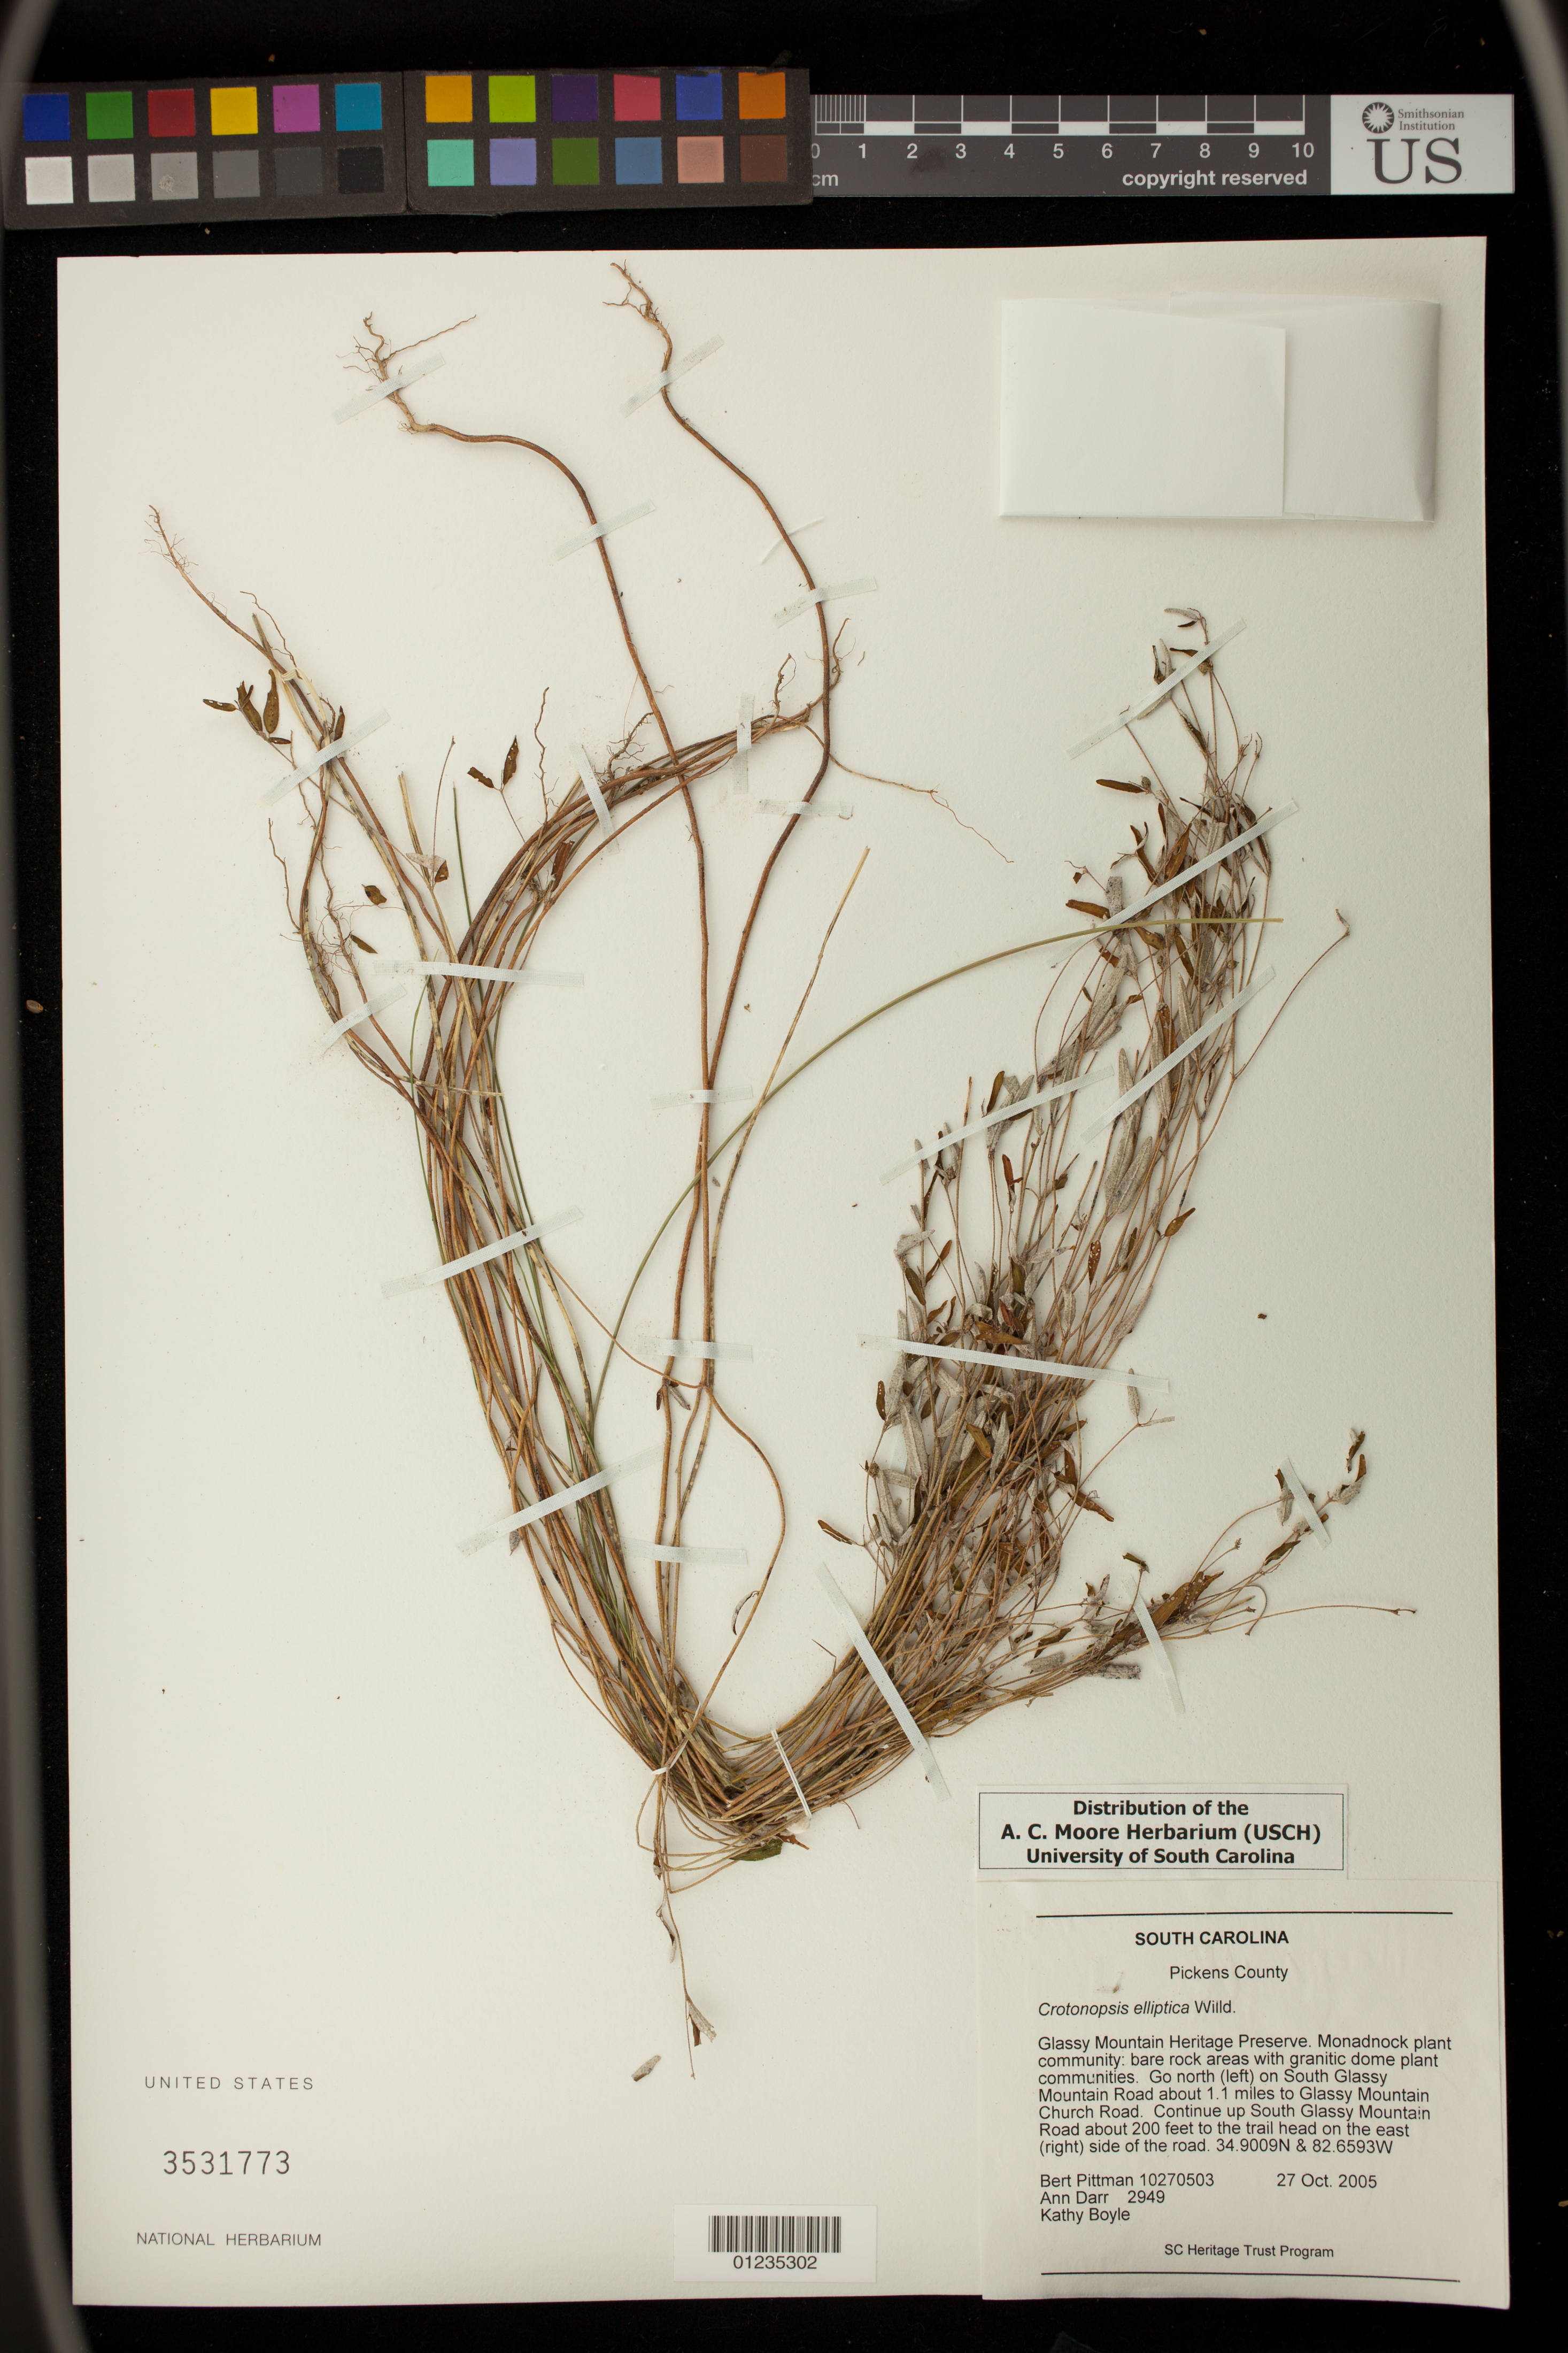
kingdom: Plantae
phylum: Tracheophyta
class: Magnoliopsida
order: Malpighiales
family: Euphorbiaceae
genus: Crotonopsis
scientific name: Crotonopsis elliptica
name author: Willd.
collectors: B. Pittman, A. Darr & K. Boyle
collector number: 10270503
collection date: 2005-10-27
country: United States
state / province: South Carolina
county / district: Pickens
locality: Glassy Mountain Heritage Preserve. Go north (left)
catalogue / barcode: US 3531773